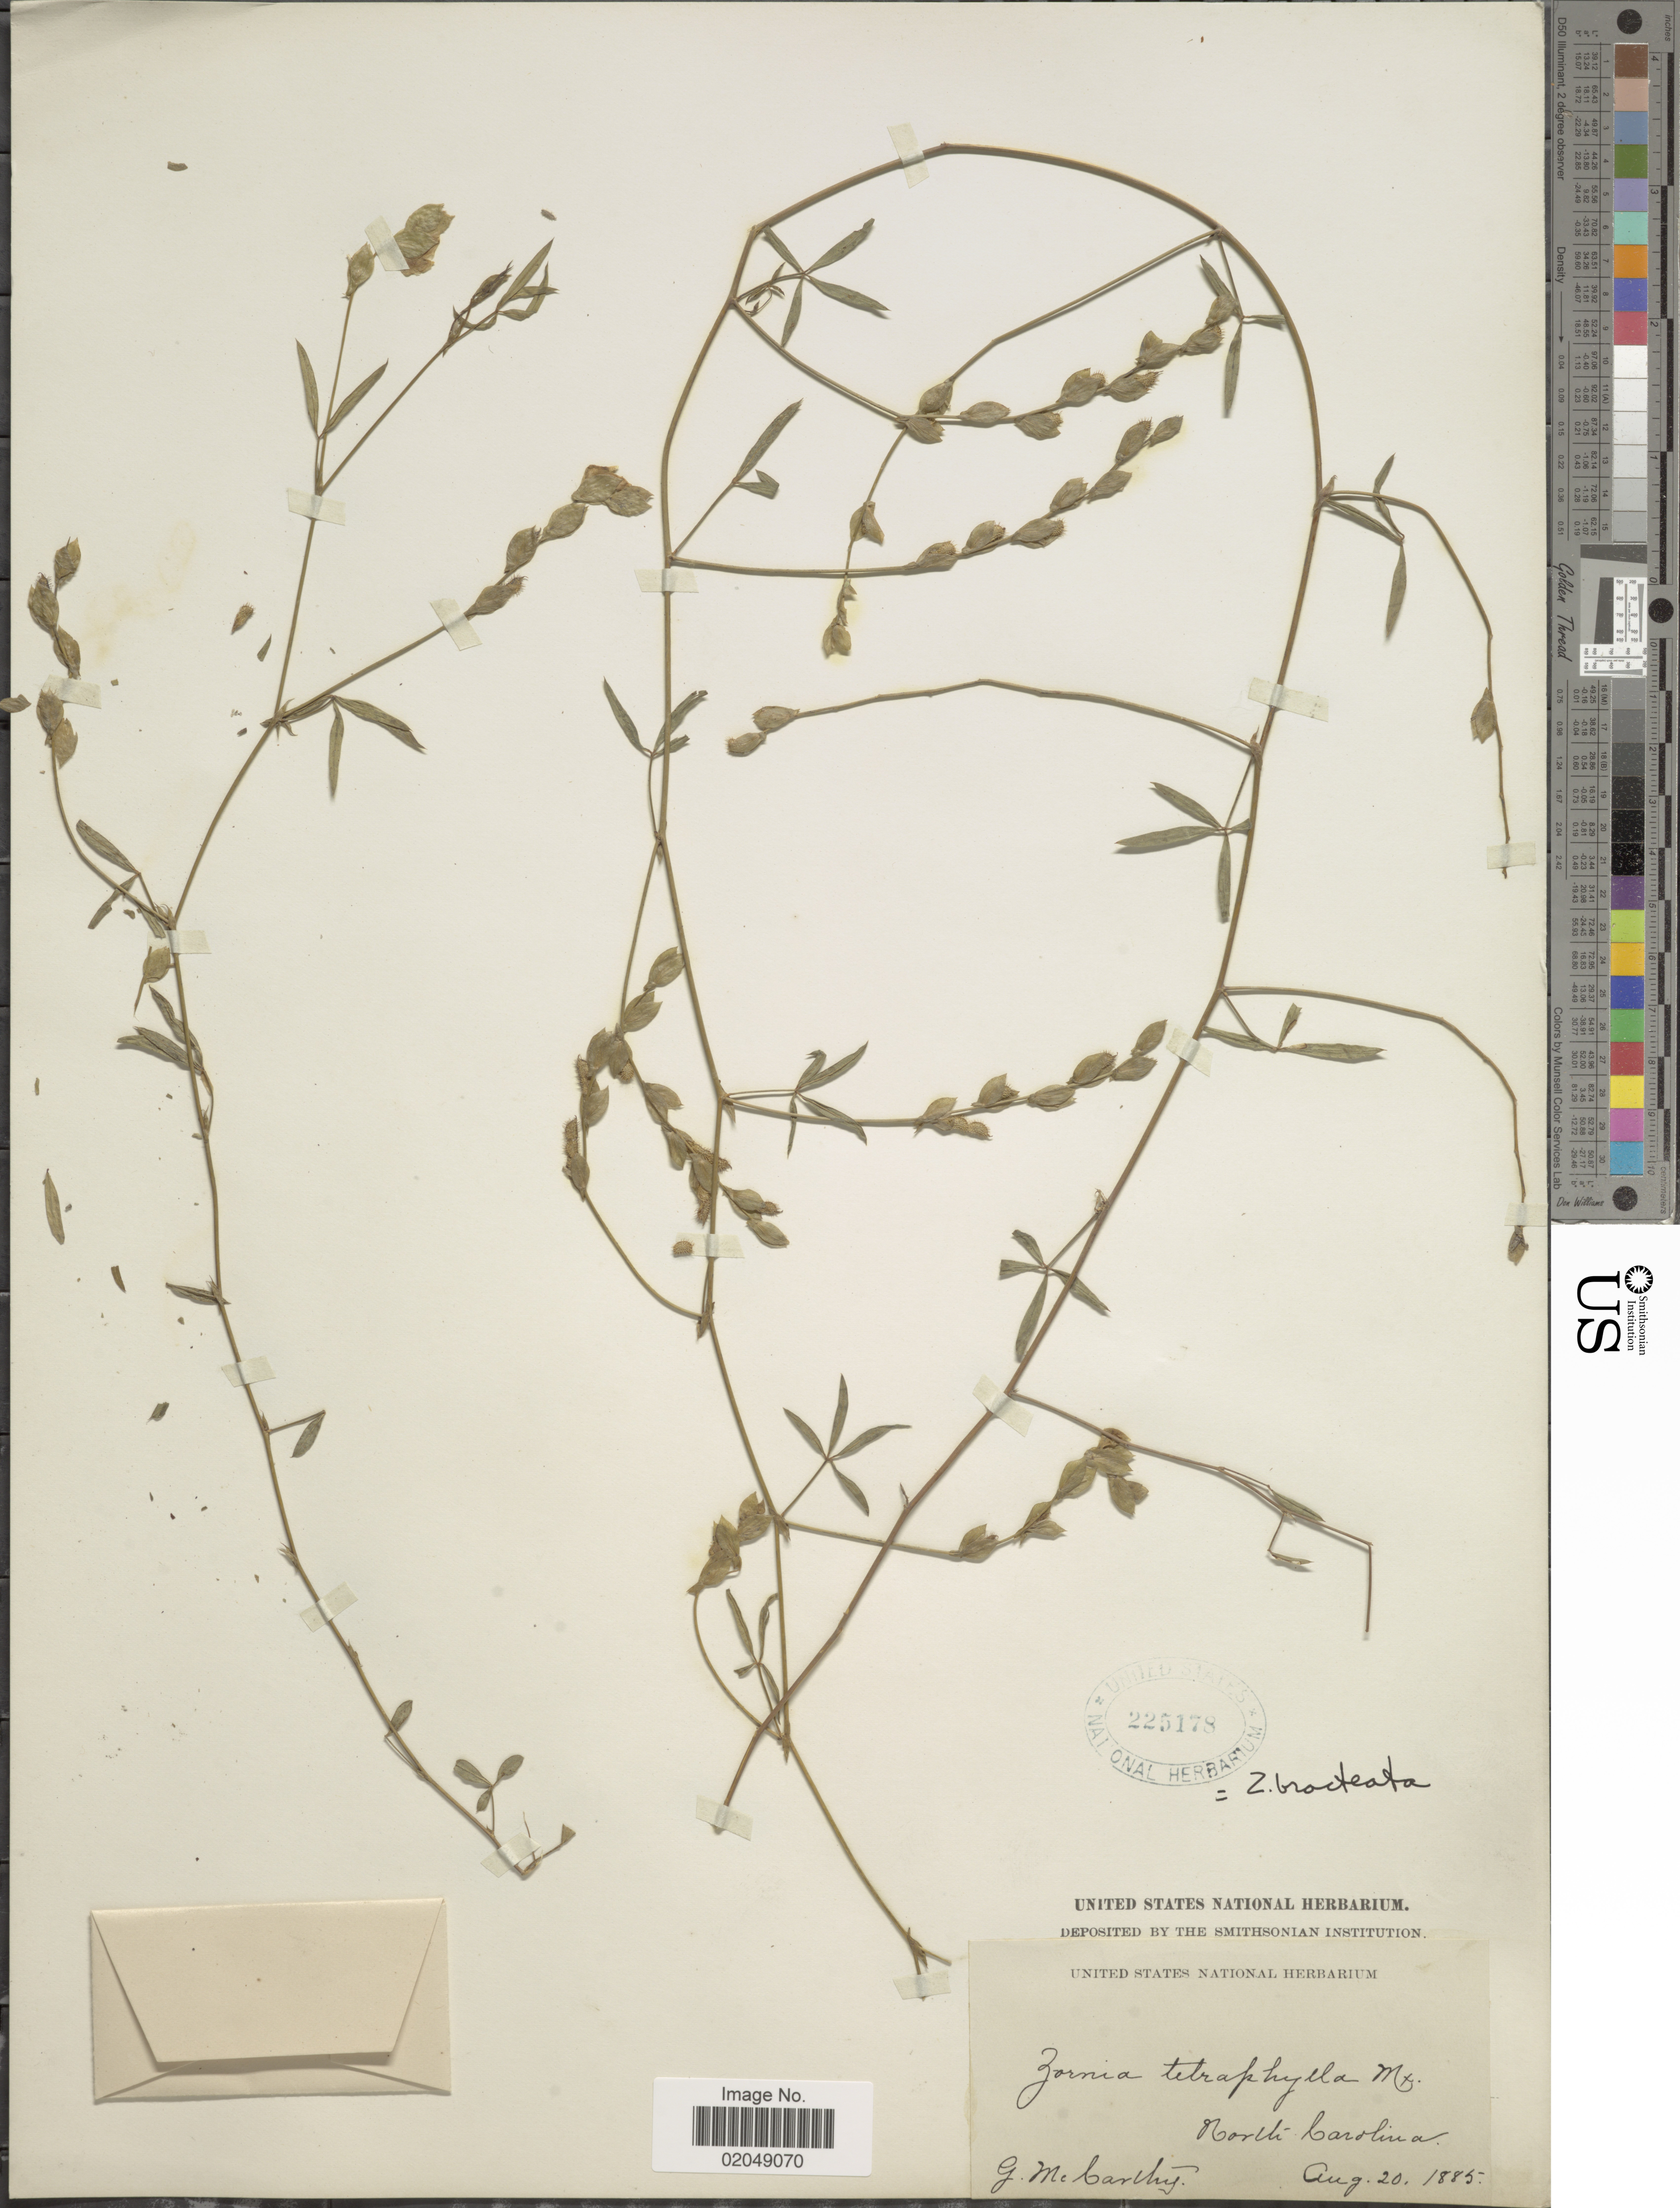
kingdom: Plantae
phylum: Tracheophyta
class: Magnoliopsida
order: Fabales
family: Fabaceae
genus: Zornia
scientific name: Zornia bracteata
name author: J.F. Gmel.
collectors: G. McCarthy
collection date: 1885-08-20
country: United States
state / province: North Carolina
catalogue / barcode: US 225178